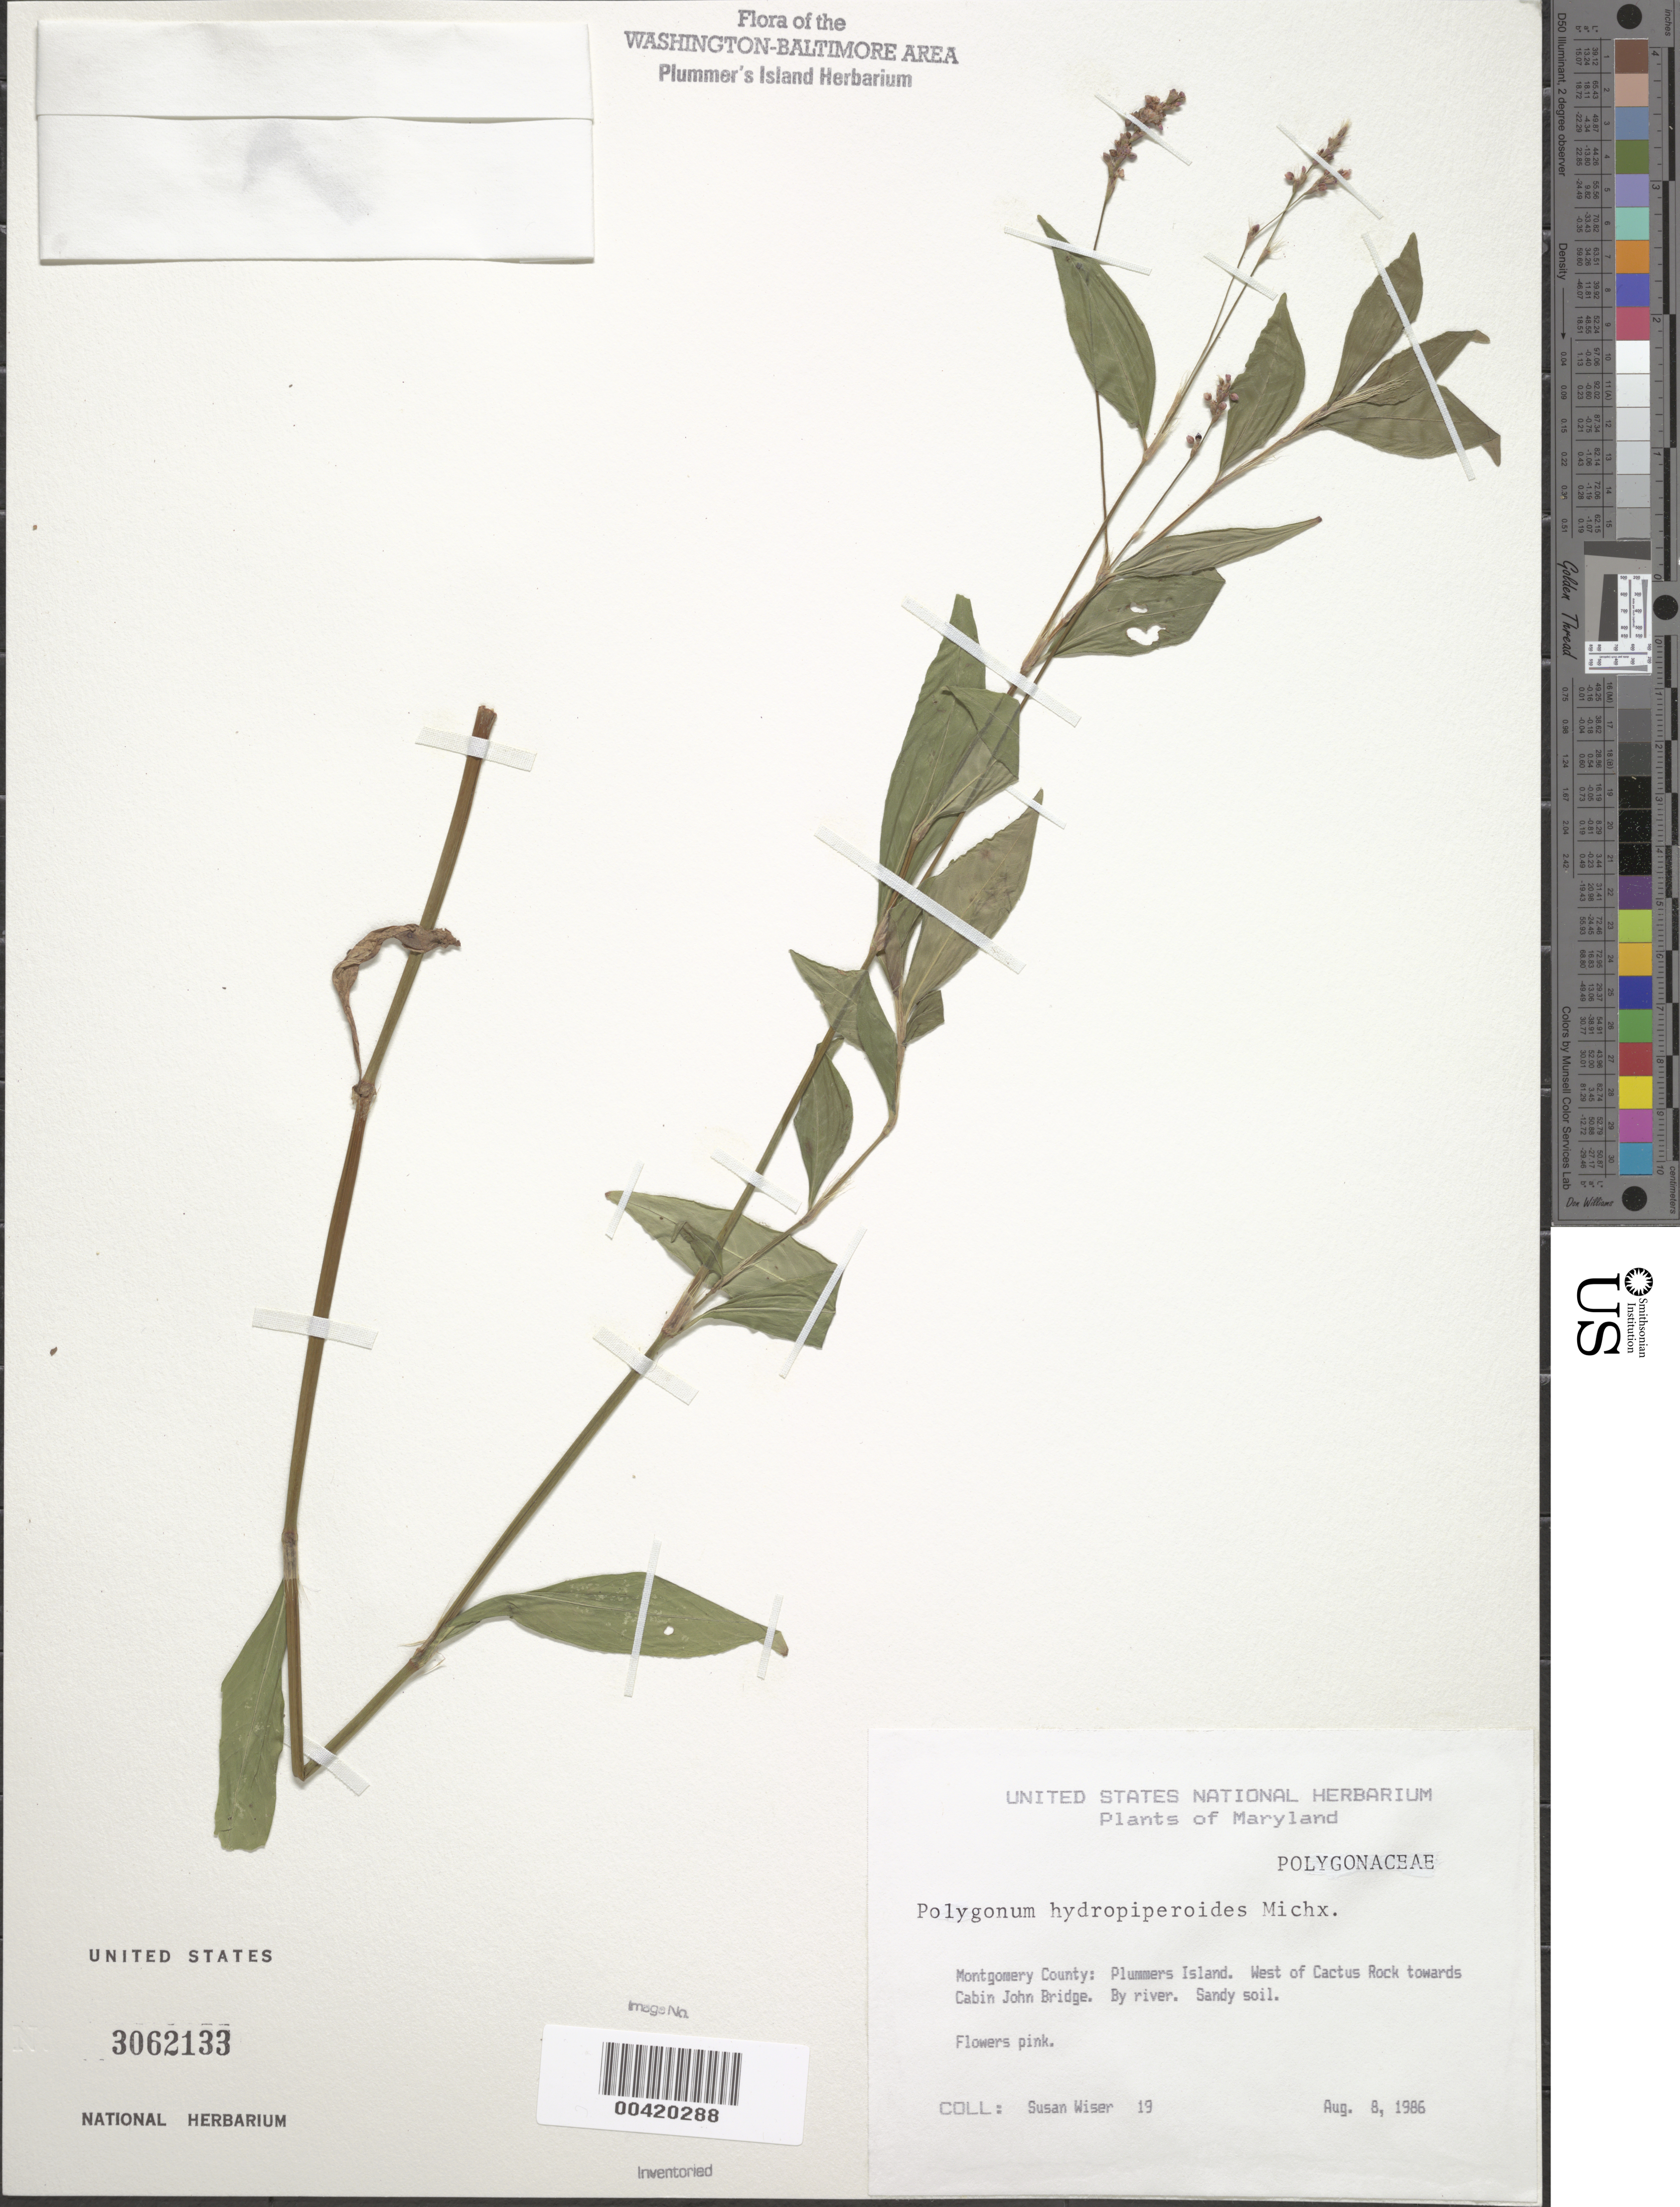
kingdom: Plantae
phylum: Tracheophyta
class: Magnoliopsida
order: Caryophyllales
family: Polygonaceae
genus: Persicaria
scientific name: Persicaria longiseta (Bruijn) Kitag.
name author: (Bruijn &) Kitag.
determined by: Atha, D. E.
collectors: S. Wiser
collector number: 19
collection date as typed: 08 Aug 1986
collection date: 1986-08-08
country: United States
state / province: Maryland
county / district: Montgomery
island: Plummers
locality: Plummer's Island; west of Cactus Rock towards Cabin John Bridge. By river. C. & O. Canal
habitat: Sandy soil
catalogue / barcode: US 3062133